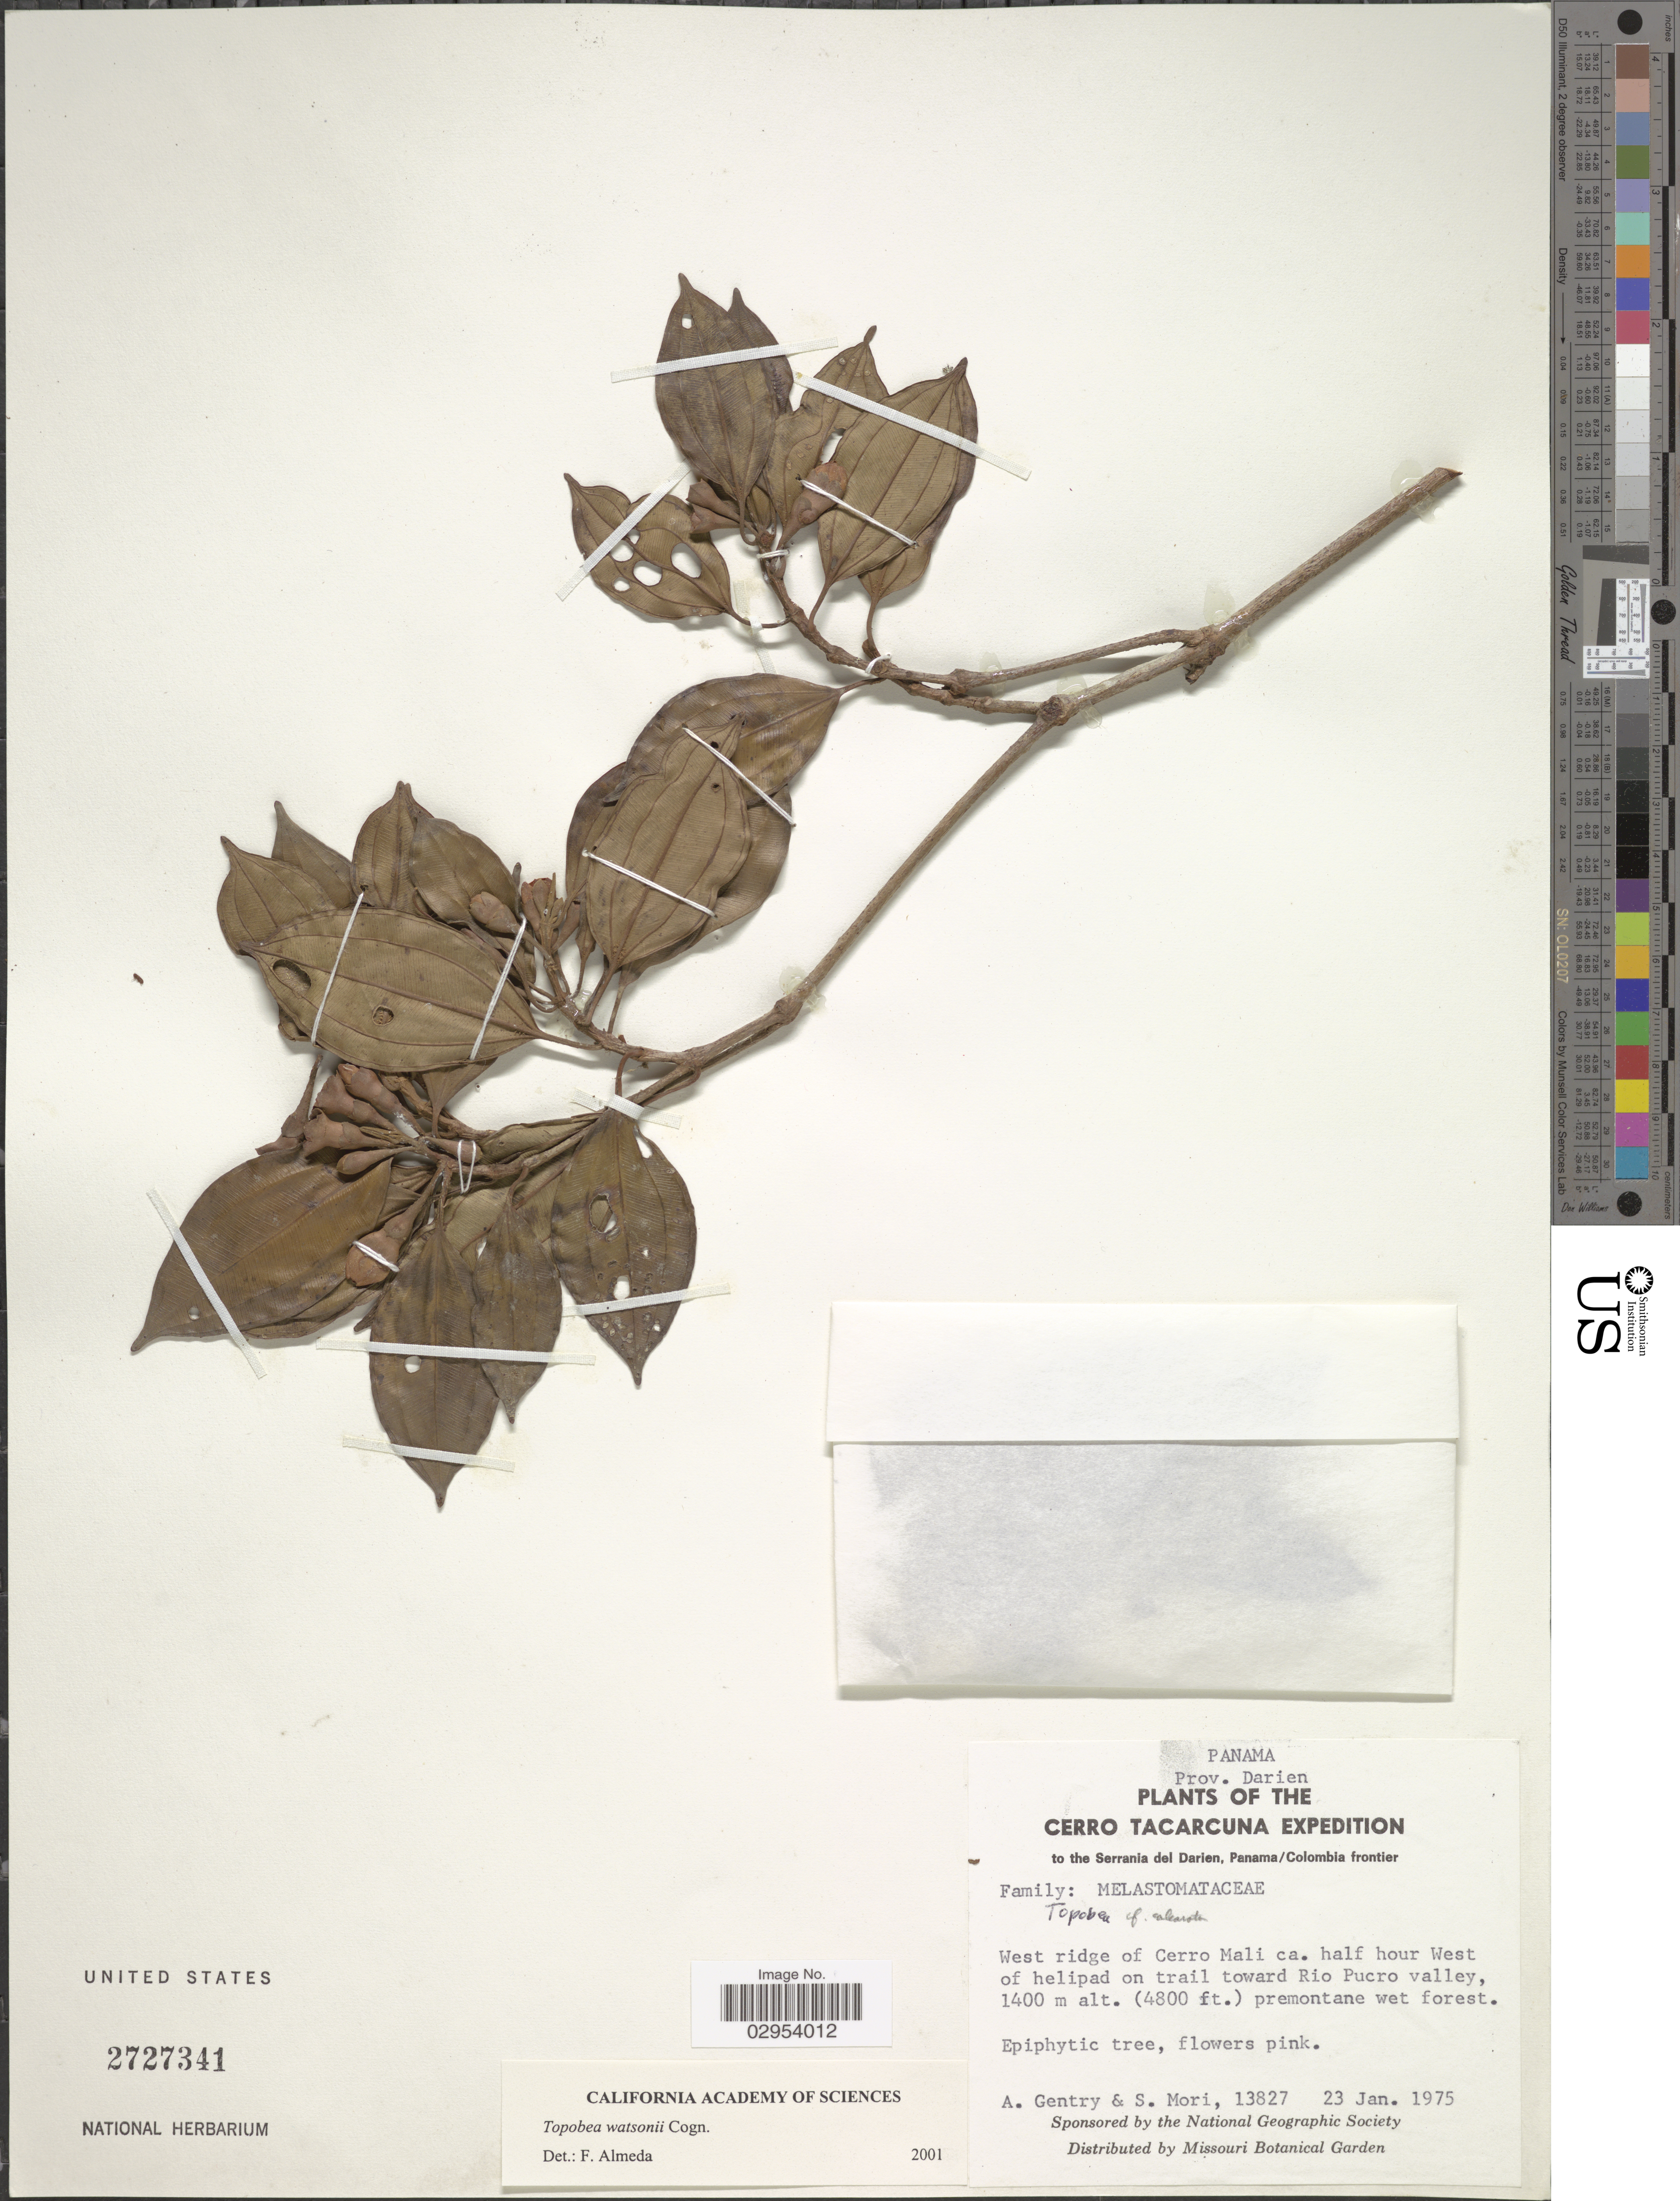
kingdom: Plantae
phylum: Tracheophyta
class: Magnoliopsida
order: Myrtales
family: Melastomataceae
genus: Topobea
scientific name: Topobea watsonii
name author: Cogn.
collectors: A. H. Gentry & S. Mori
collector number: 13827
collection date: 1975-01-23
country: Panama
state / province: Darién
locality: Cerro Tacarcuna, to Serrania del Darien, Panama/Colombia frontier. West ridge of Cerro Mali ca. half hour West of helipad on trail toward Rio Pucro valley.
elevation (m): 1400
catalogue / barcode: US 2727341